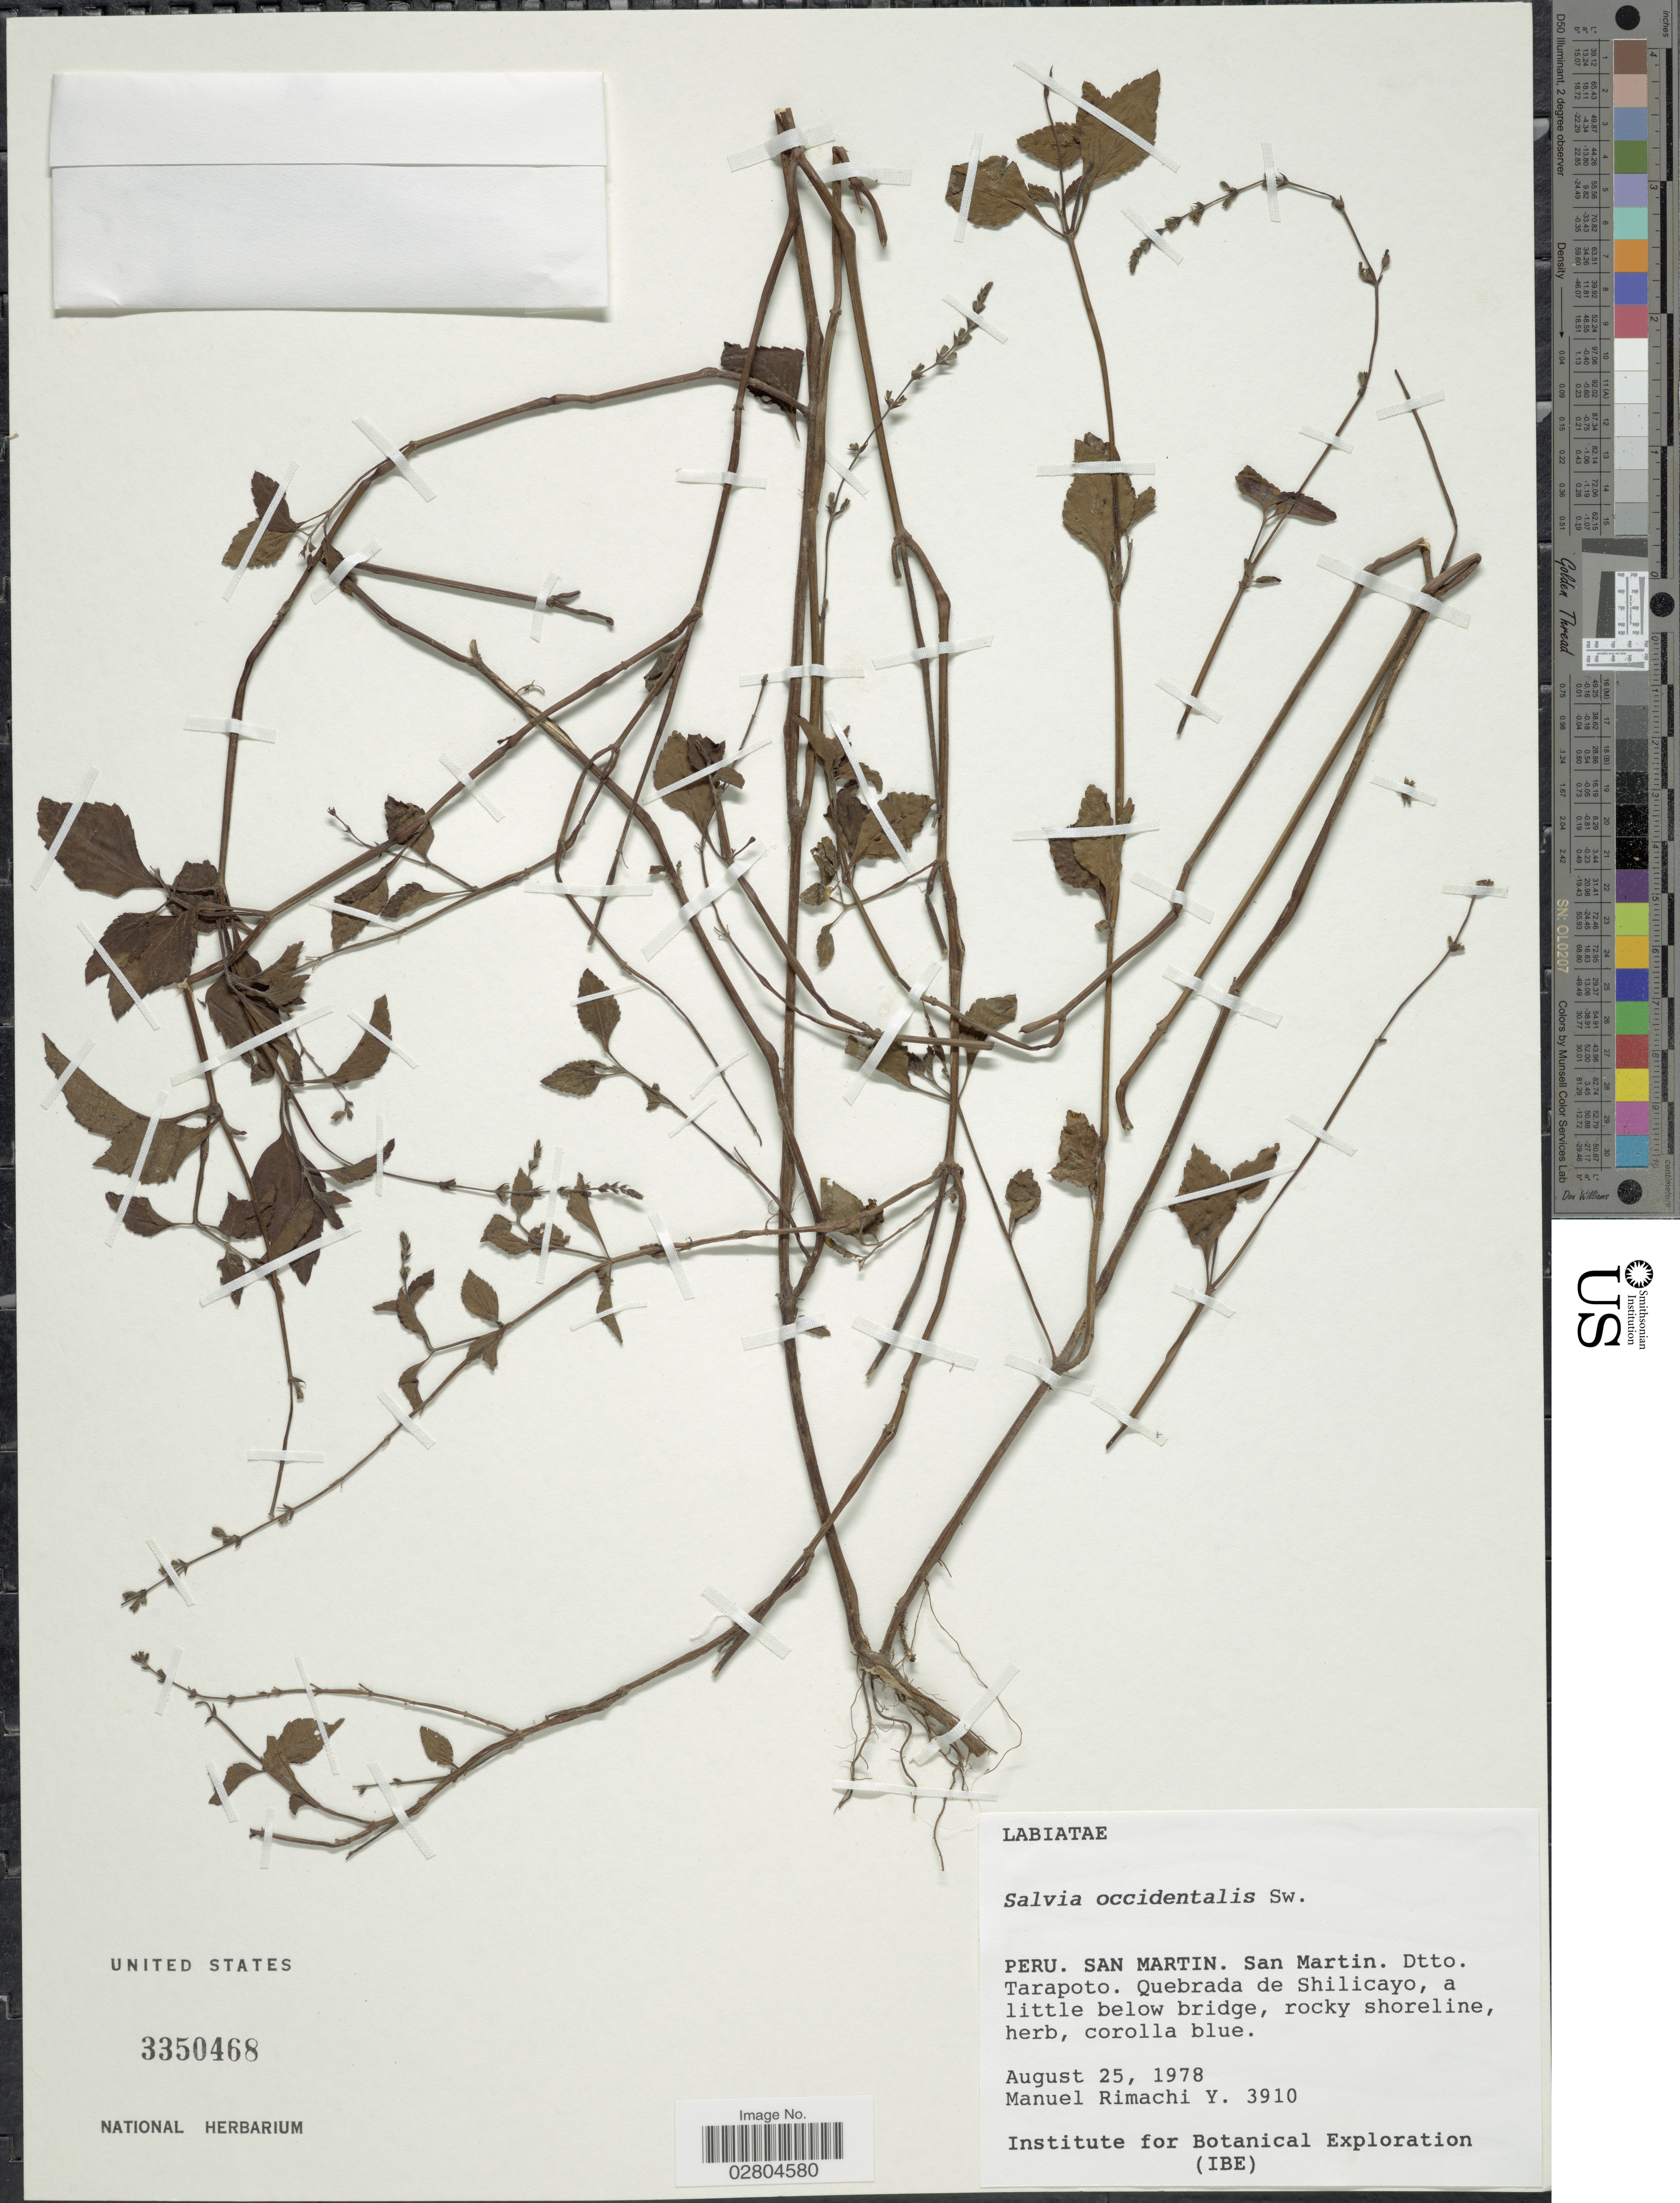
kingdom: Plantae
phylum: Tracheophyta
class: Magnoliopsida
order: Lamiales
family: Lamiaceae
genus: Salvia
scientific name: Salvia occidentalis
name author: Sw.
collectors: M. Rimachi Y.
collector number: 3910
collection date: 1978-08-25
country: Peru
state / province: San Martín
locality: San Martin. Dtto. Tarapoto. Quebrada de Shilicayo.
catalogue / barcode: US 3350468